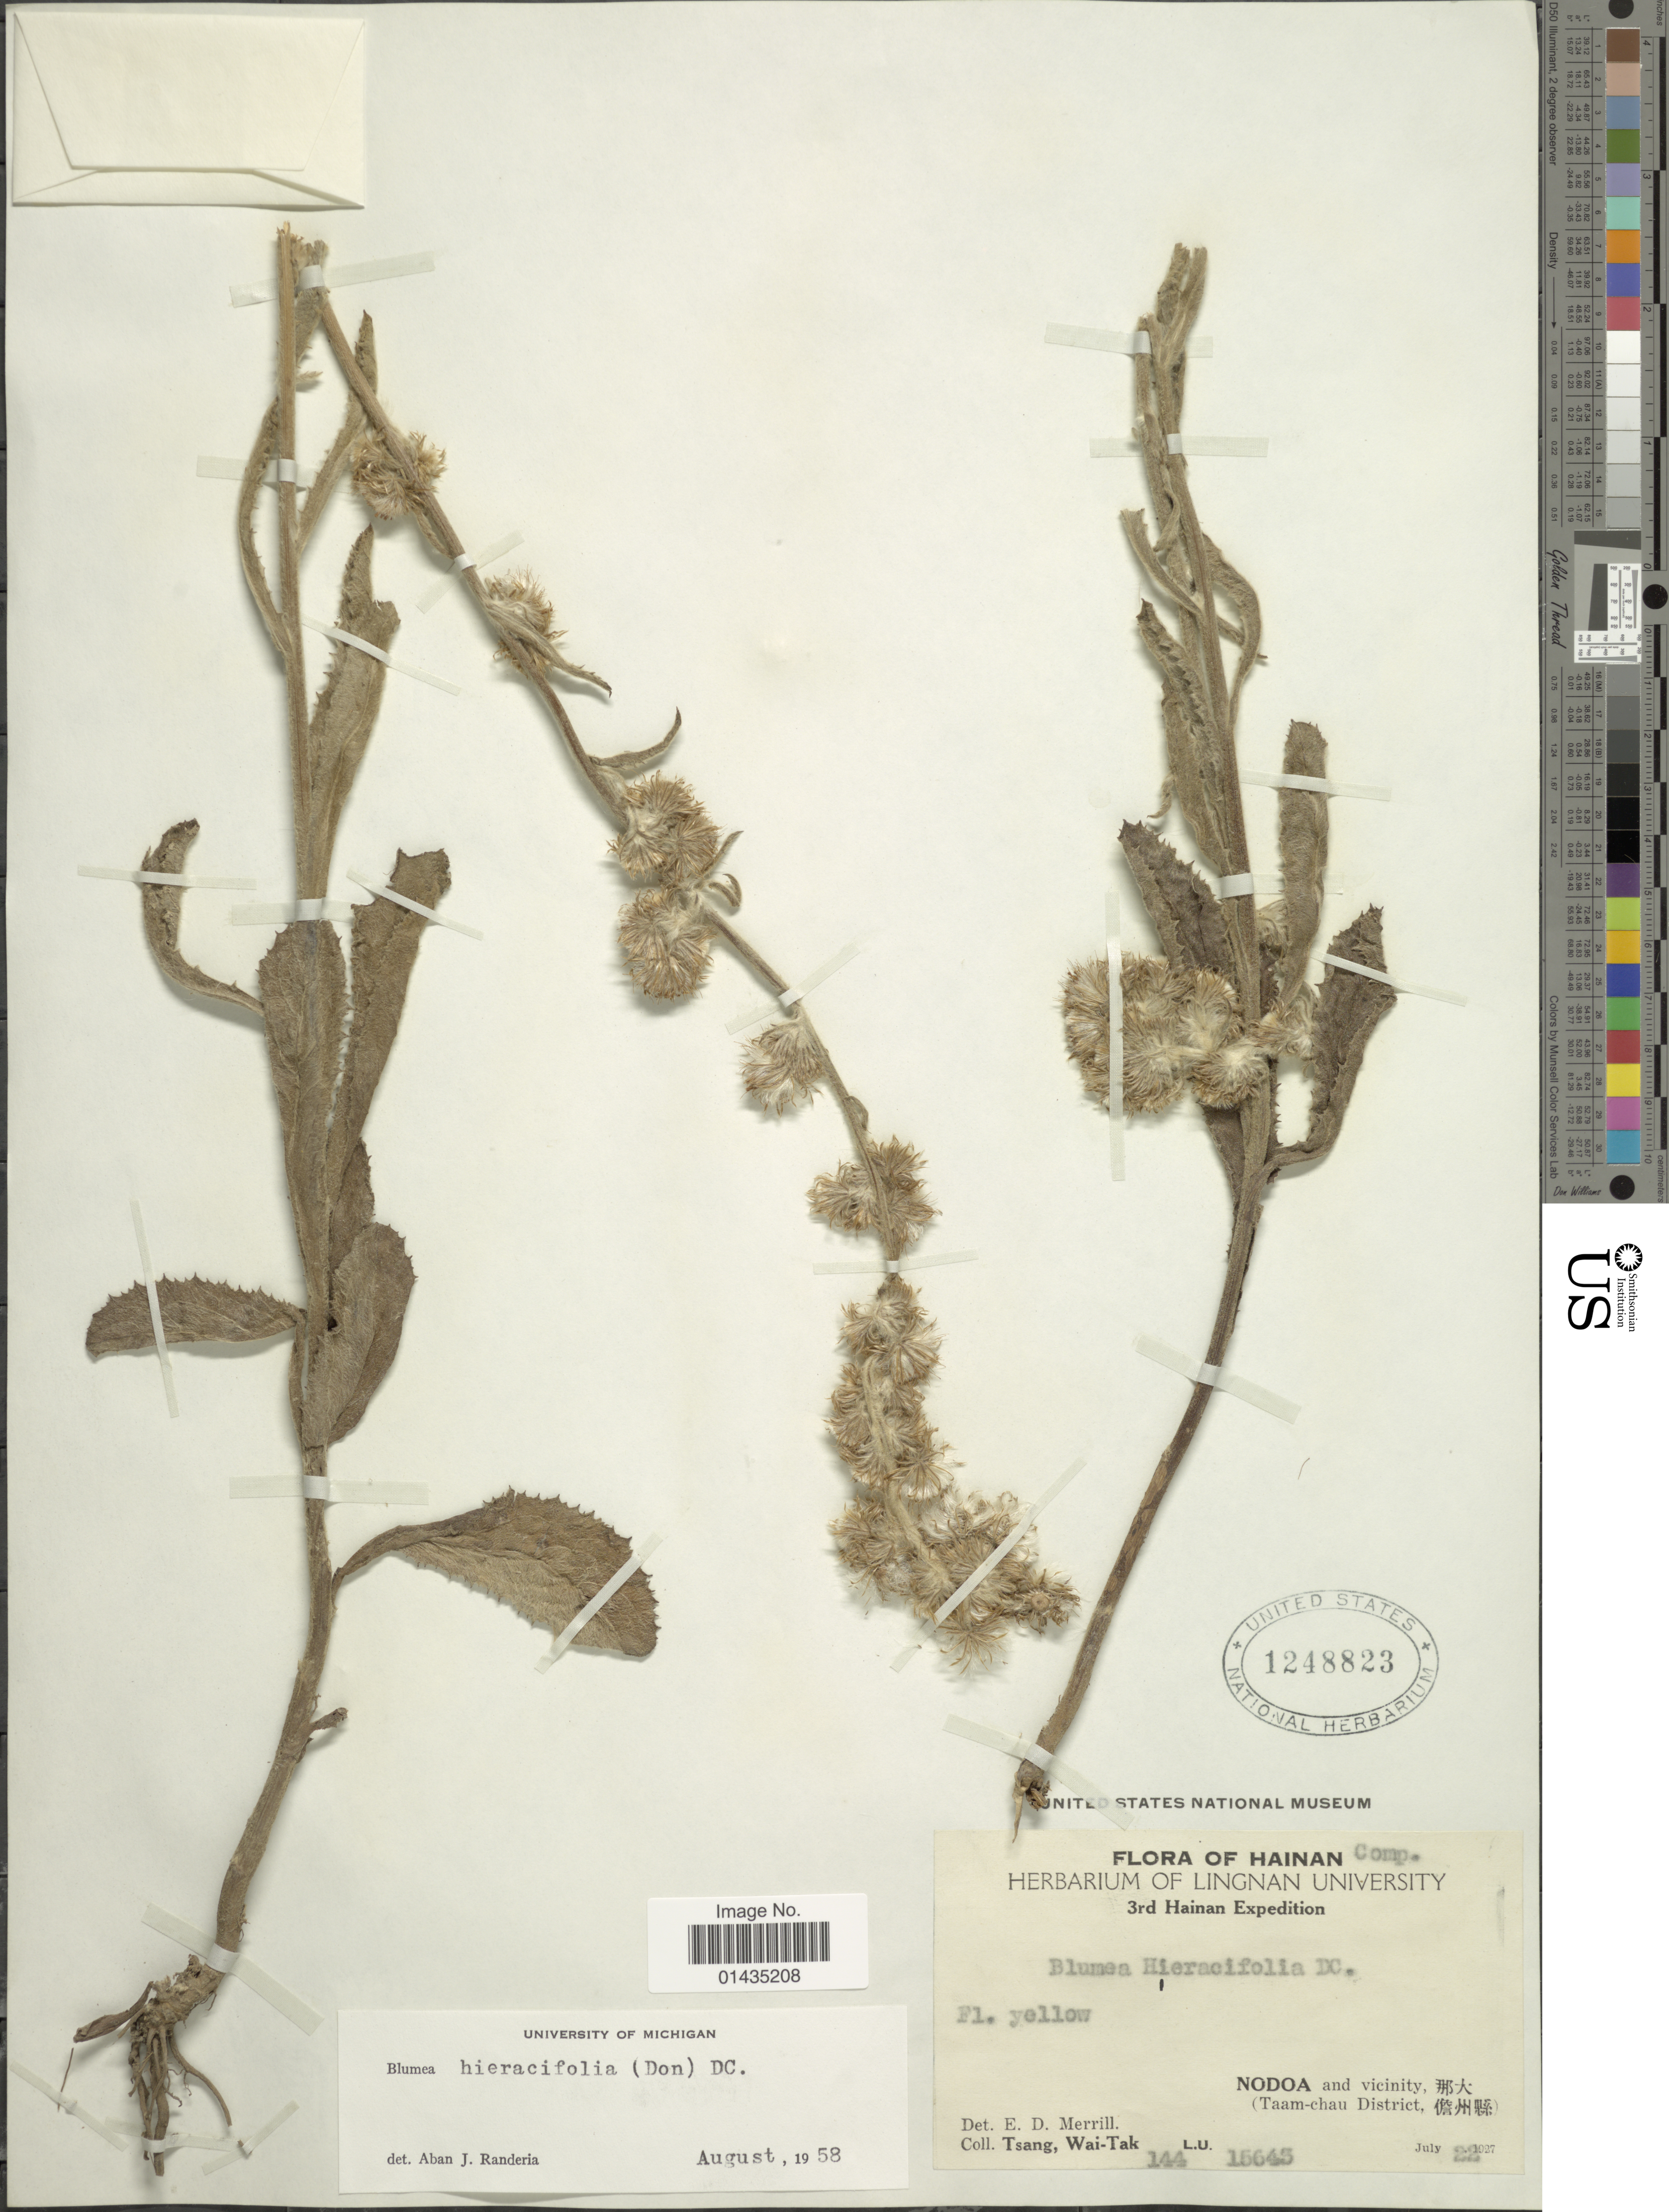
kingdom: Plantae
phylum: Tracheophyta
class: Magnoliopsida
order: Asterales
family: Asteraceae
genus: Blumea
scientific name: Blumea hieraciifolia var. hieraciifolia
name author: (Spreng.) DC.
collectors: W. T. Tsang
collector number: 144/15643*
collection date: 1927-07-22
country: China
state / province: Hainan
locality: Nodoa and vicinity, Taam-chau District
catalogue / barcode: US 1248823